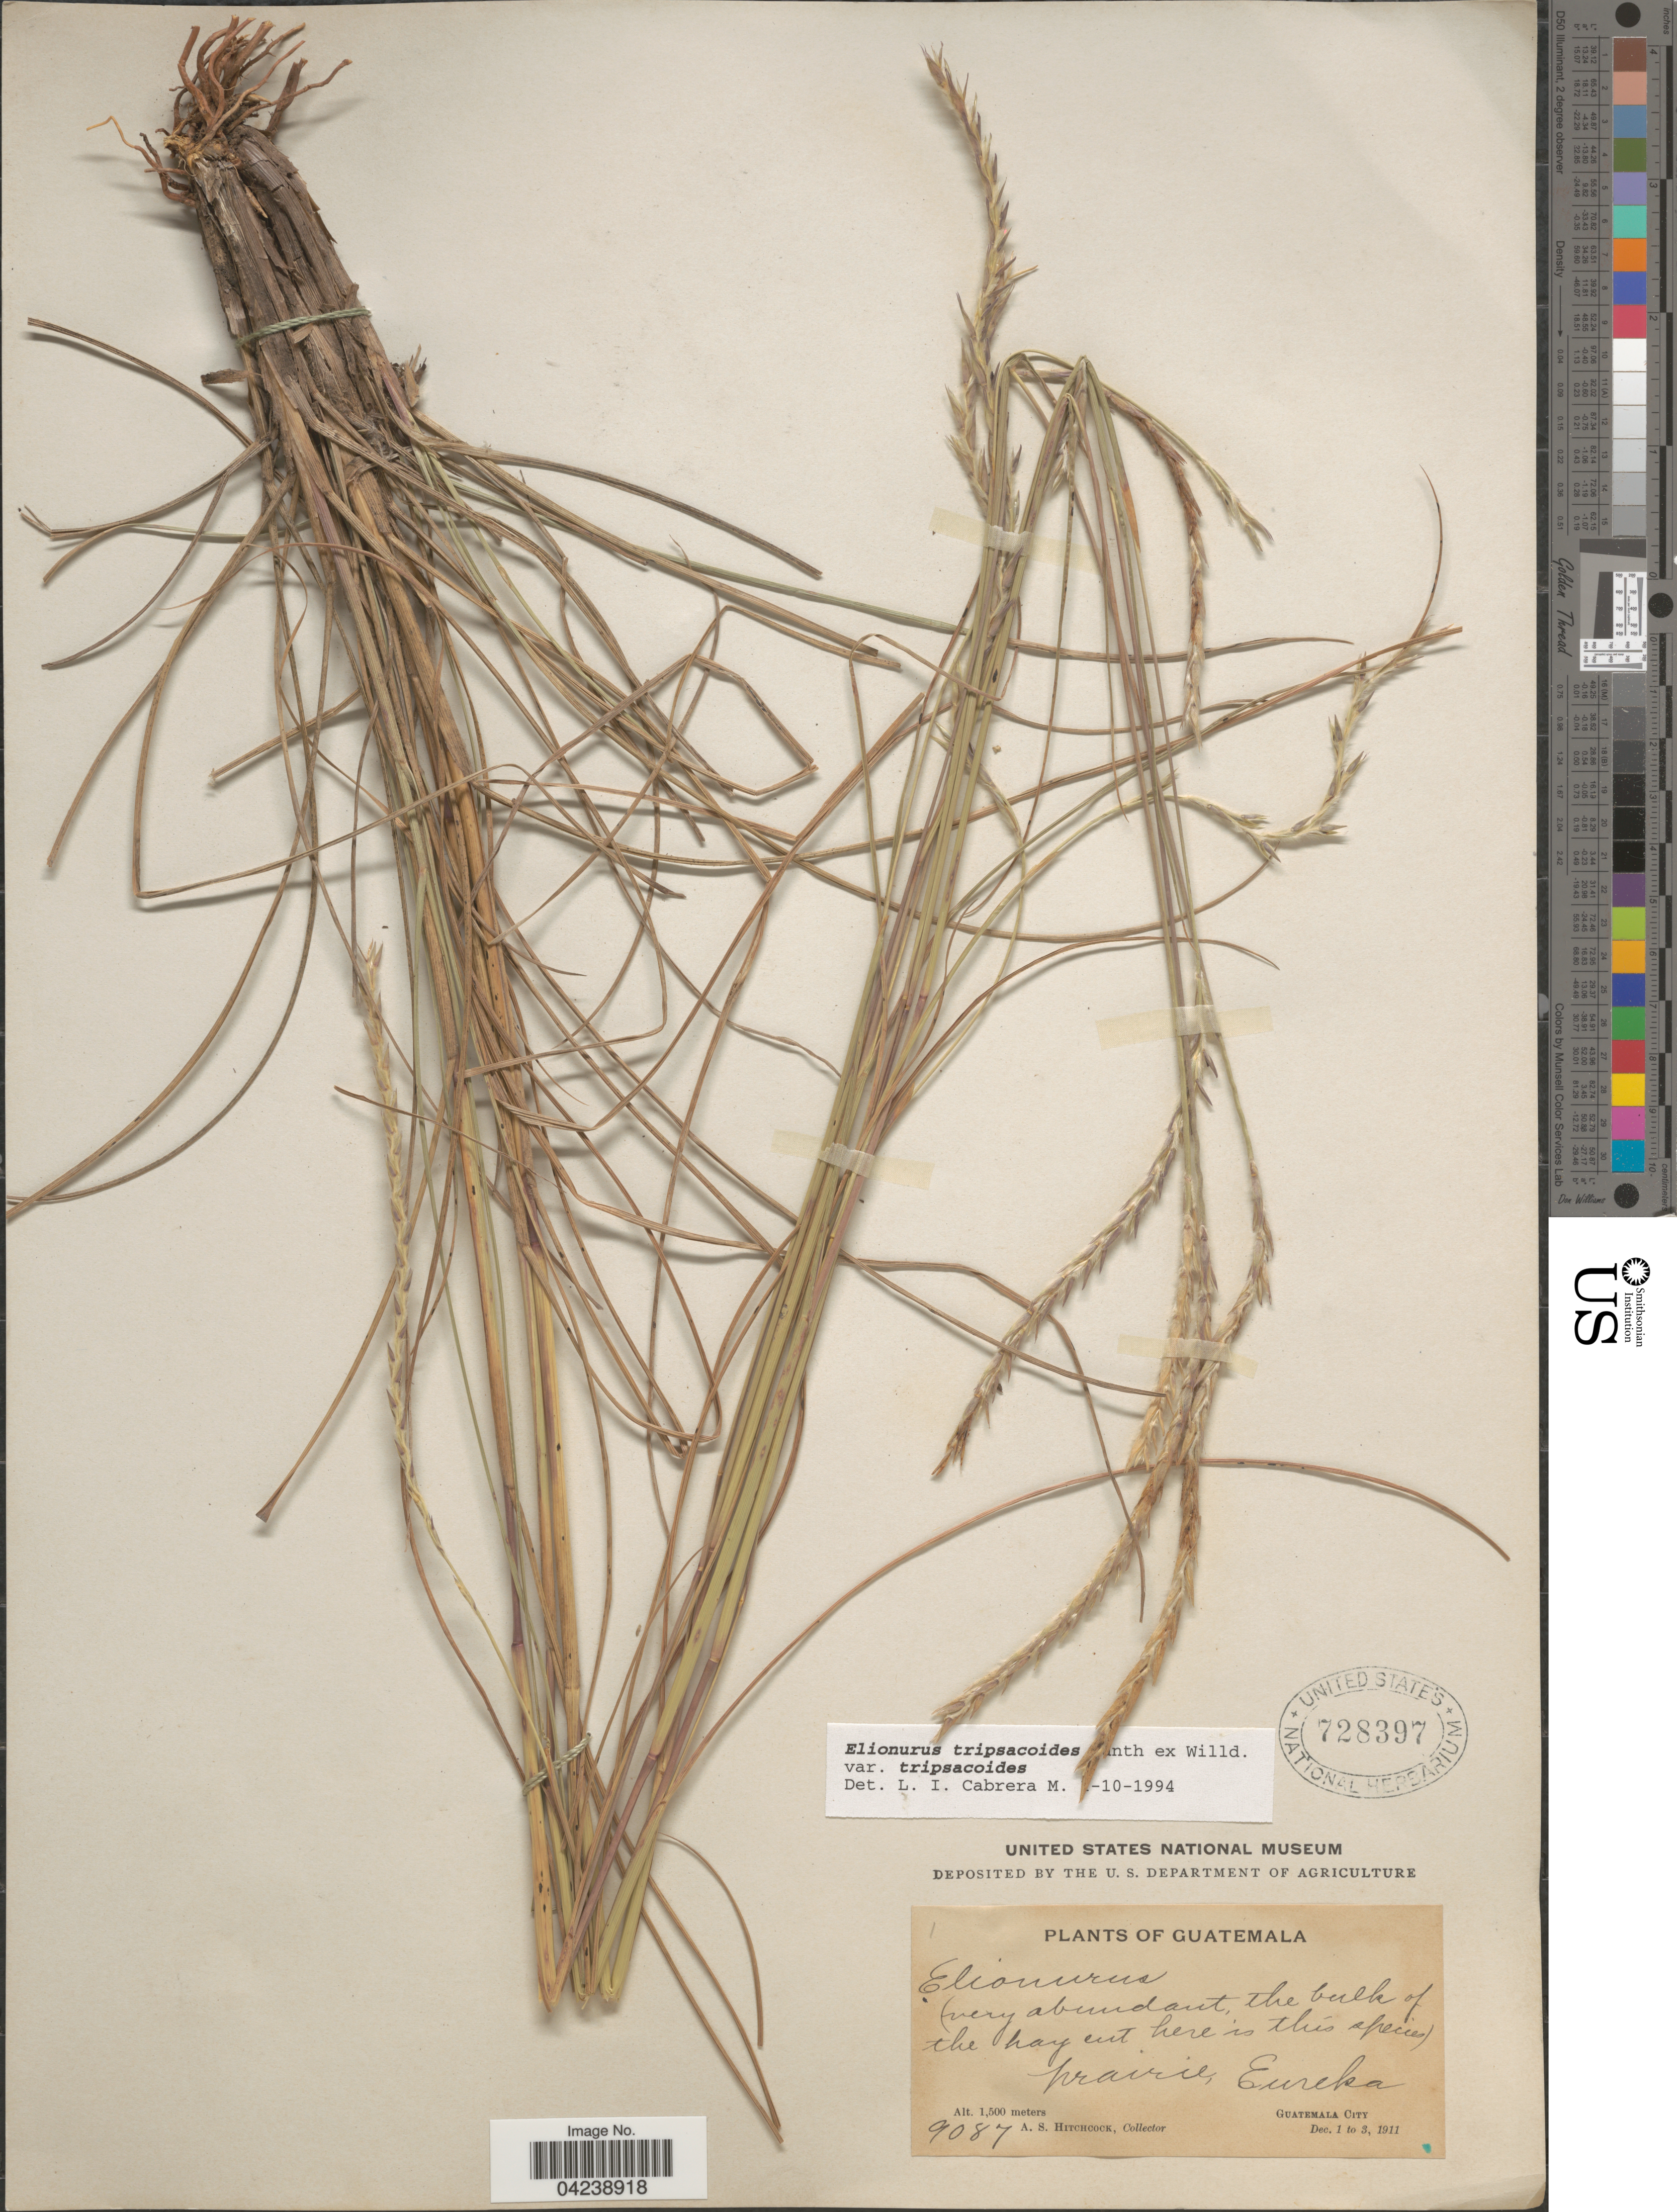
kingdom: Plantae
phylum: Tracheophyta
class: Liliopsida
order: Poales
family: Poaceae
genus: Elionurus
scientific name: Elionurus tripsacoides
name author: Humb. & Bonpl. ex Willd.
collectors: A. S. Hitchcock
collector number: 9087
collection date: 1911-12-01/1911-12-03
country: Guatemala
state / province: Guatemala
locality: Prairie, Eureka. Guatemala City.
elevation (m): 1500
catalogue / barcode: US 728397